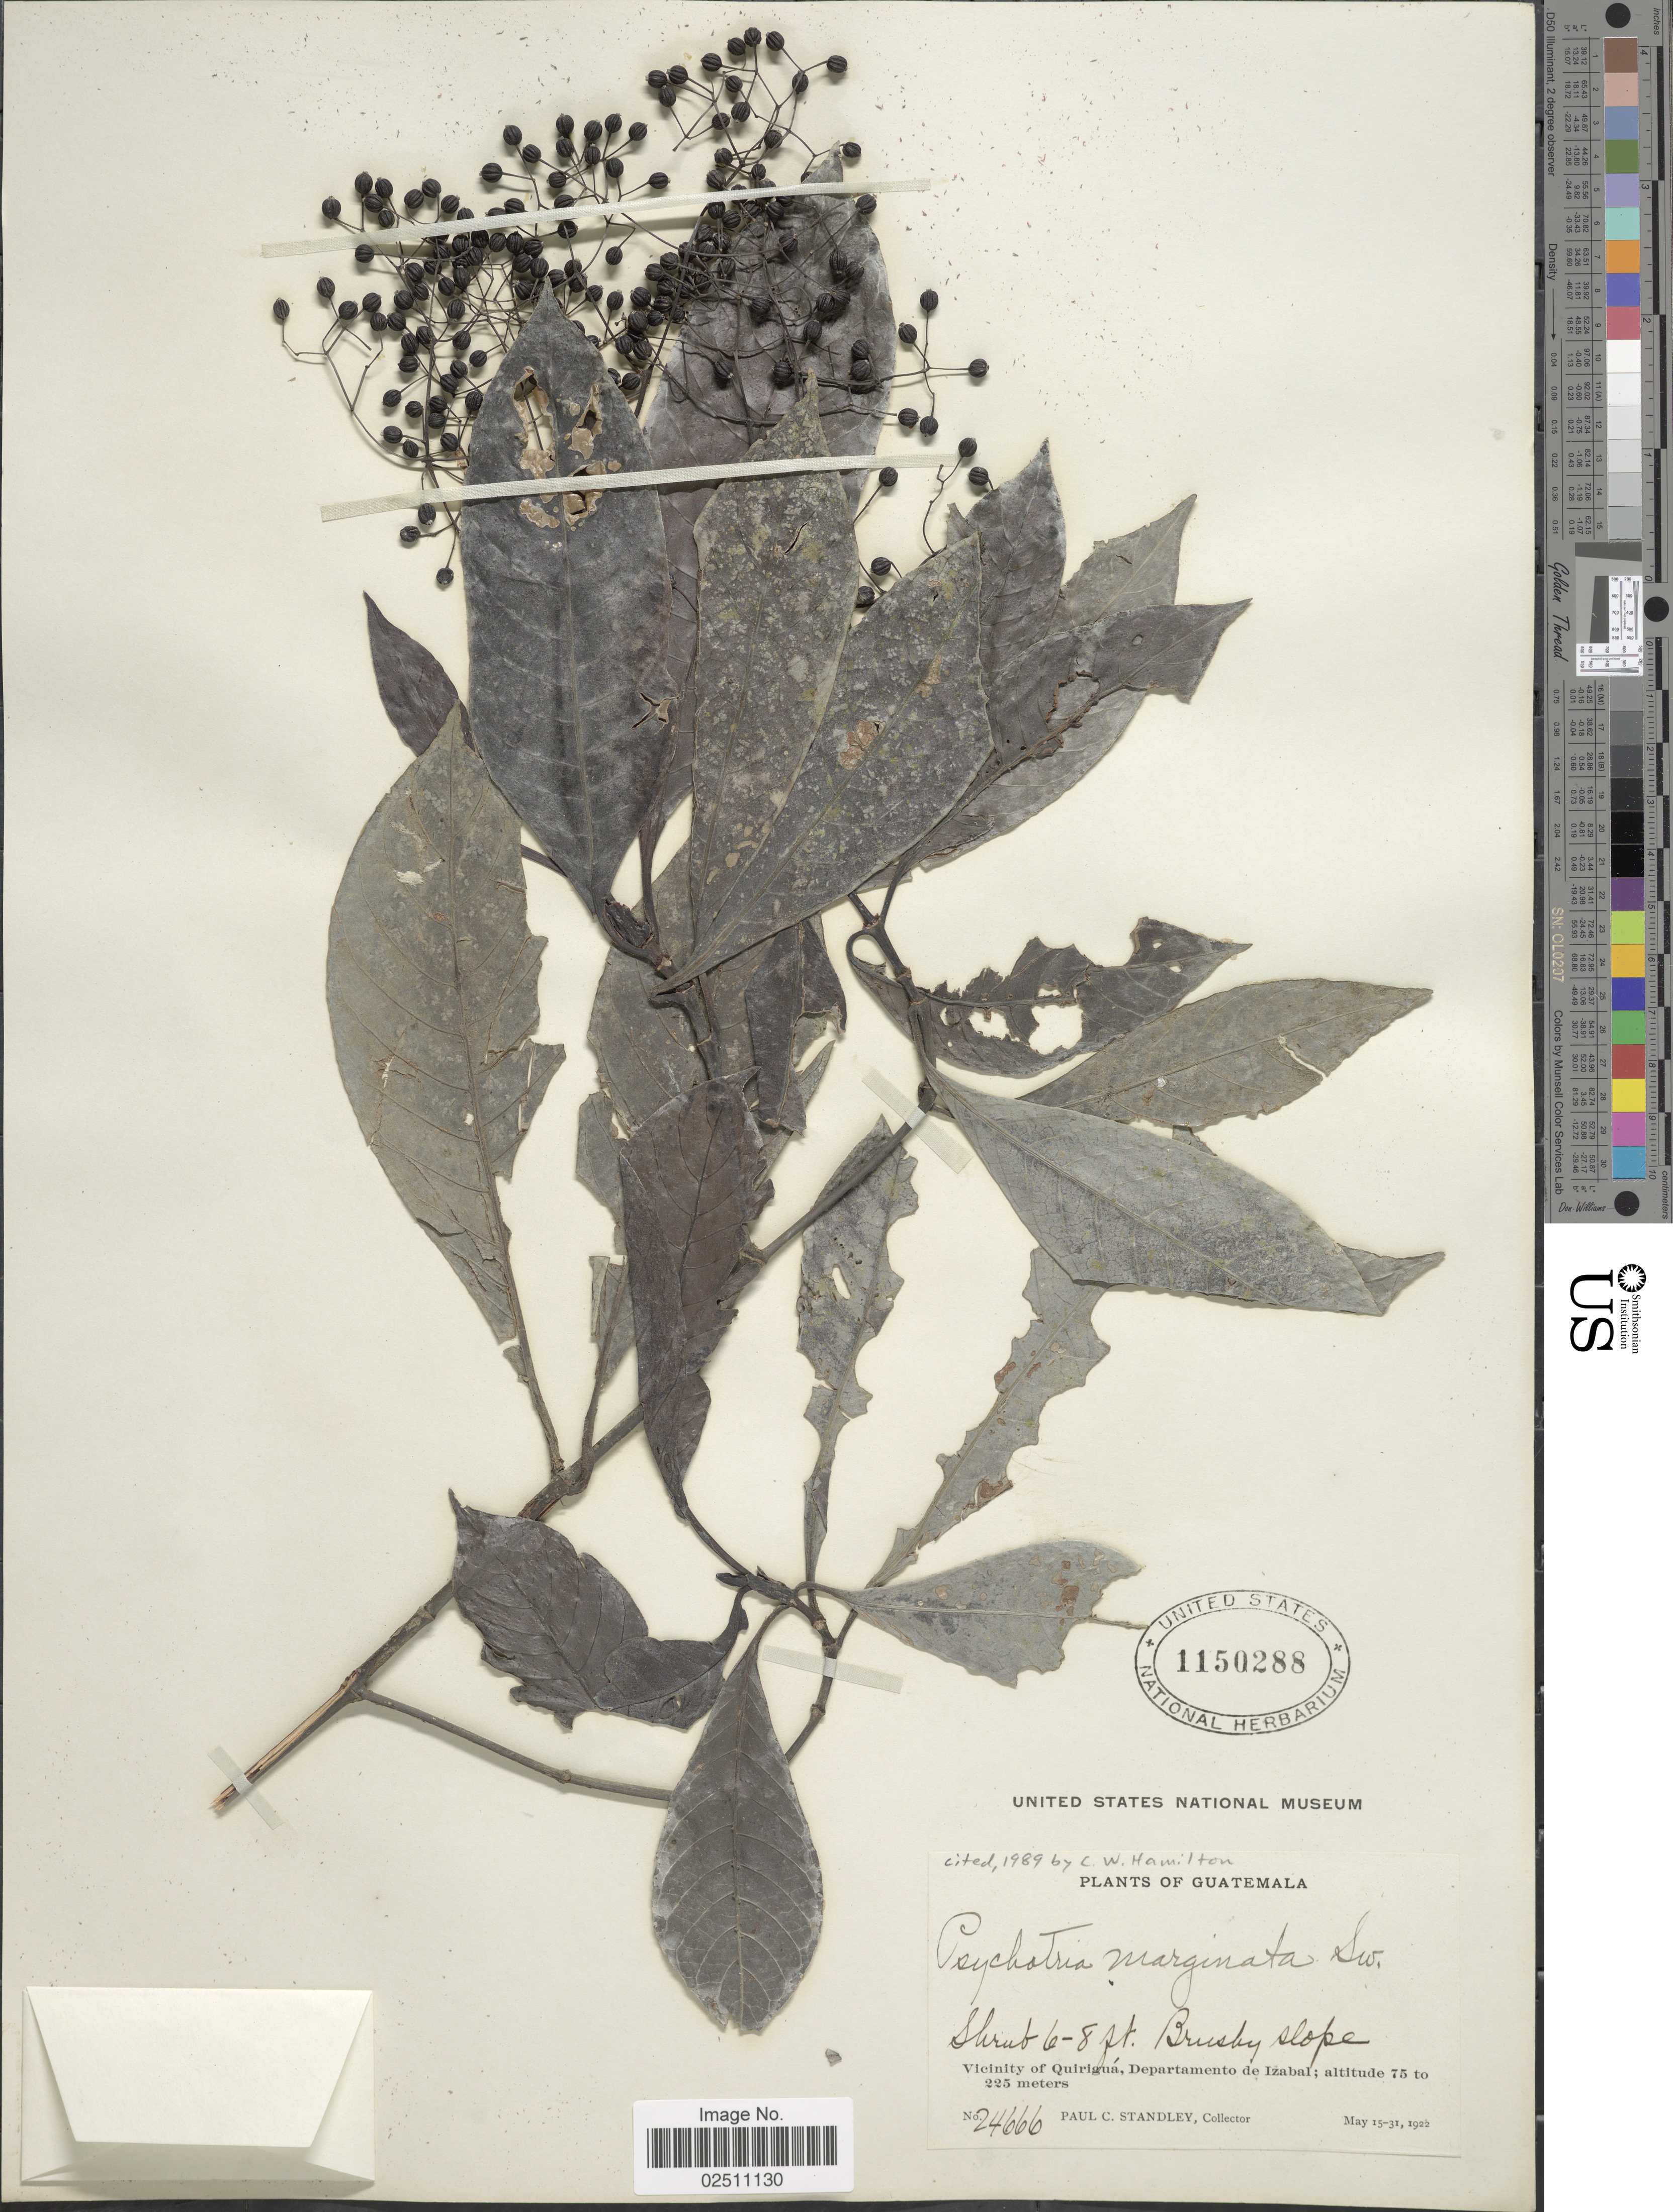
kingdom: Plantae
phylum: Tracheophyta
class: Magnoliopsida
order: Gentianales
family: Rubiaceae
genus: Psychotria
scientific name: Psychotria marginata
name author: Sw.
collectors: P. C. Standley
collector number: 24666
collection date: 1922-05-15/1922-05-31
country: Guatemala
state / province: Izabal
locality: Vicinity of Quirigua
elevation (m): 75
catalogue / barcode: US 1150288